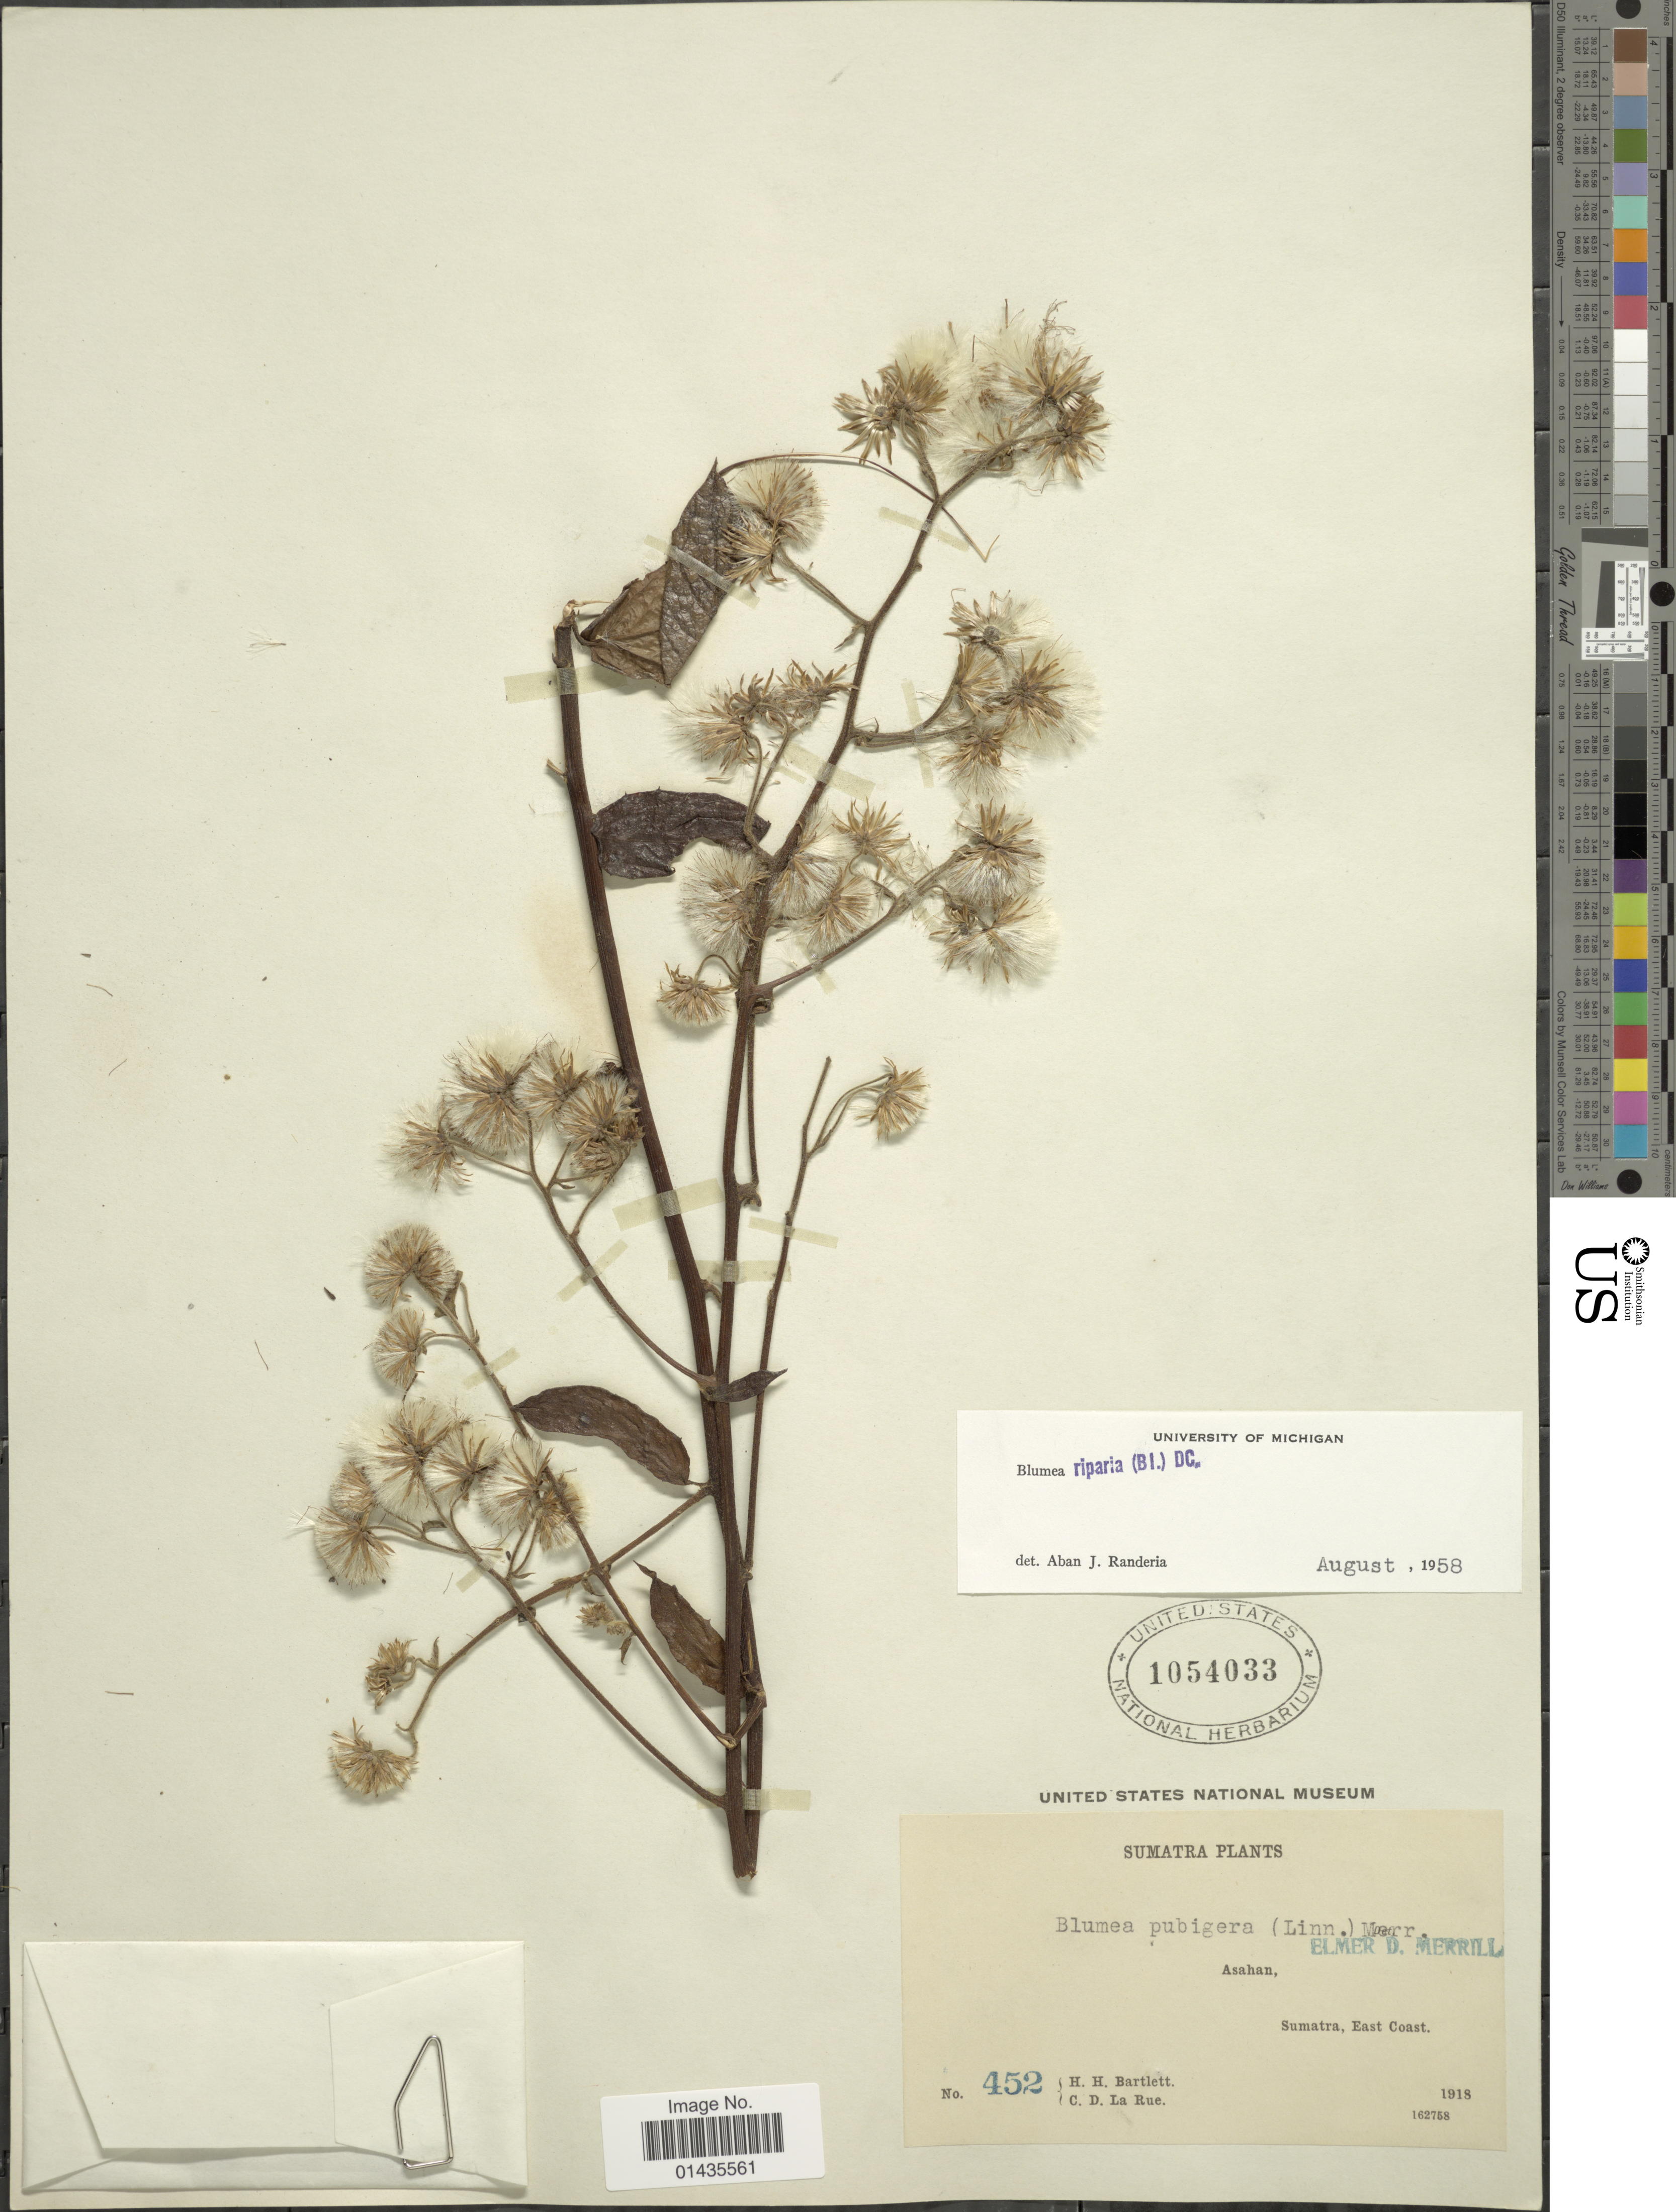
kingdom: Plantae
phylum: Tracheophyta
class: Magnoliopsida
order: Asterales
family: Asteraceae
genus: Blumea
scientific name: Blumea riparia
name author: (Blume) DC.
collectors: H. H. Bartlett & C. La Rue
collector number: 452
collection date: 1918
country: Indonesia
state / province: Sumatra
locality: Asahan, East Coast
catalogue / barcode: US 1054033